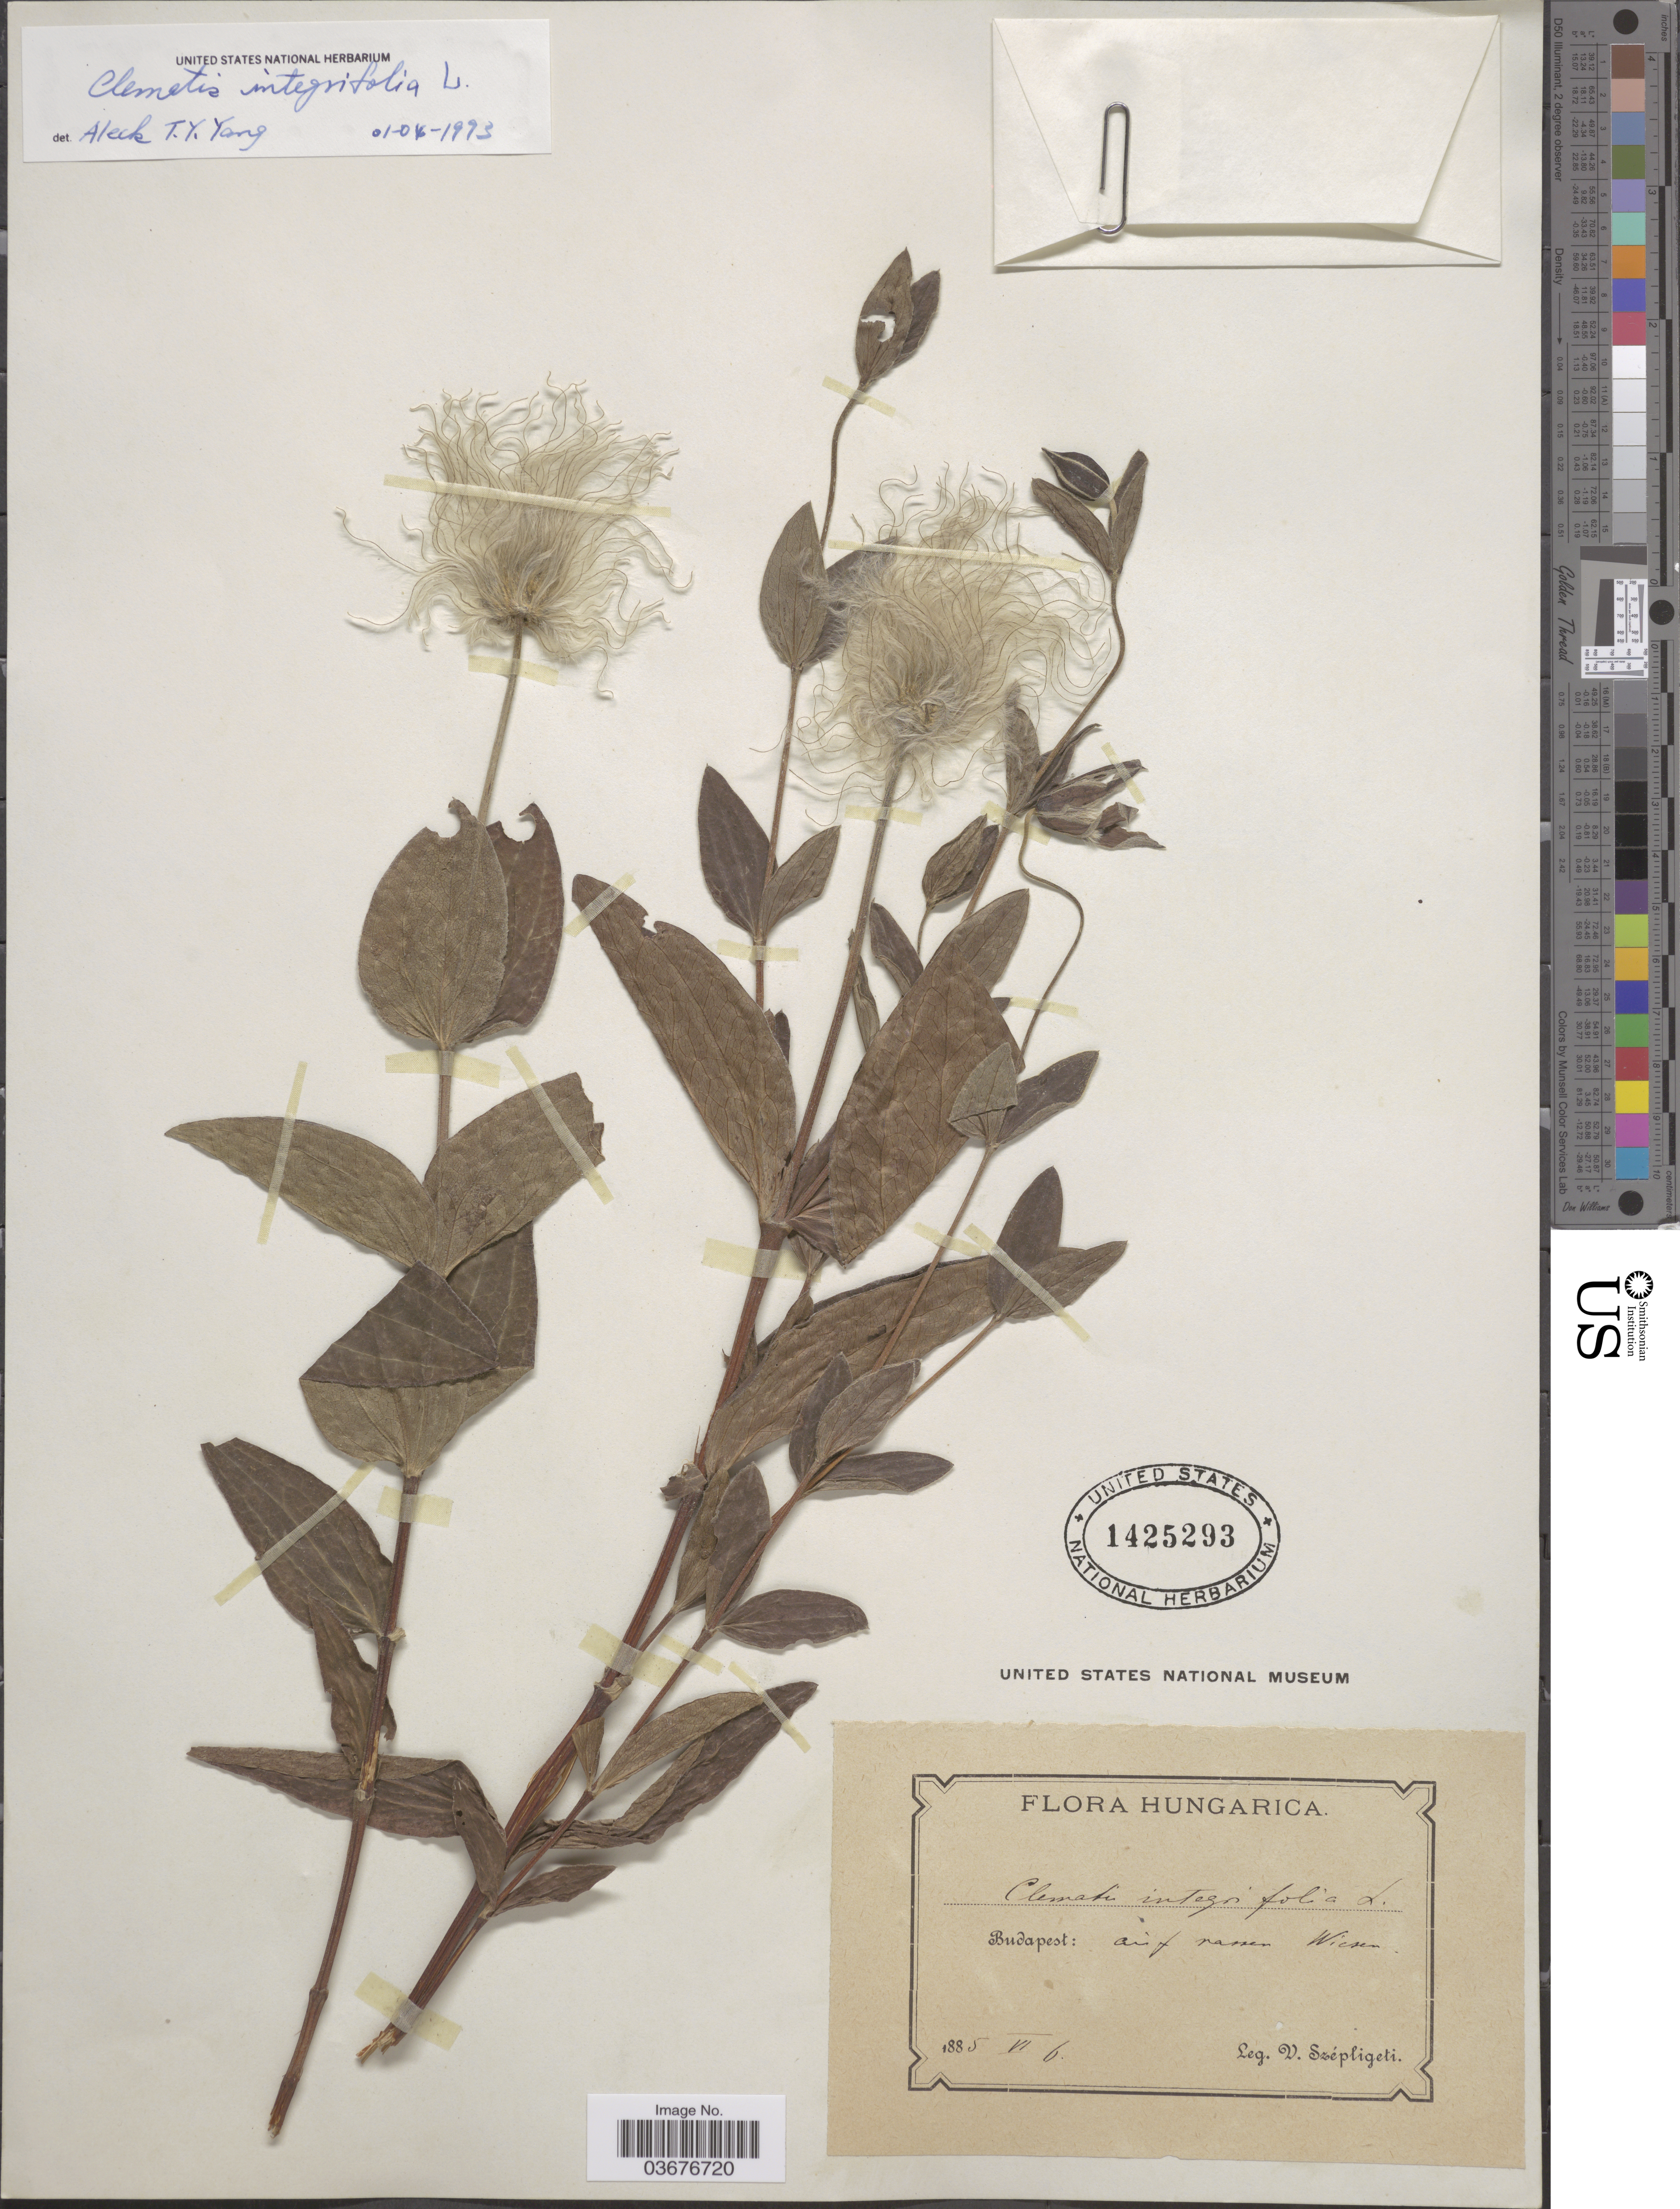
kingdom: Plantae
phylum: Tracheophyta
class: Magnoliopsida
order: Ranunculales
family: Ranunculaceae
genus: Clematis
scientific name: Clematis integrifolia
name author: L.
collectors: W. Szépligeti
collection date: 1885-06-06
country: Hungary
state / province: Budapest, Capital District of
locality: Hungarica. Wiesen.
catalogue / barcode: US 1425293